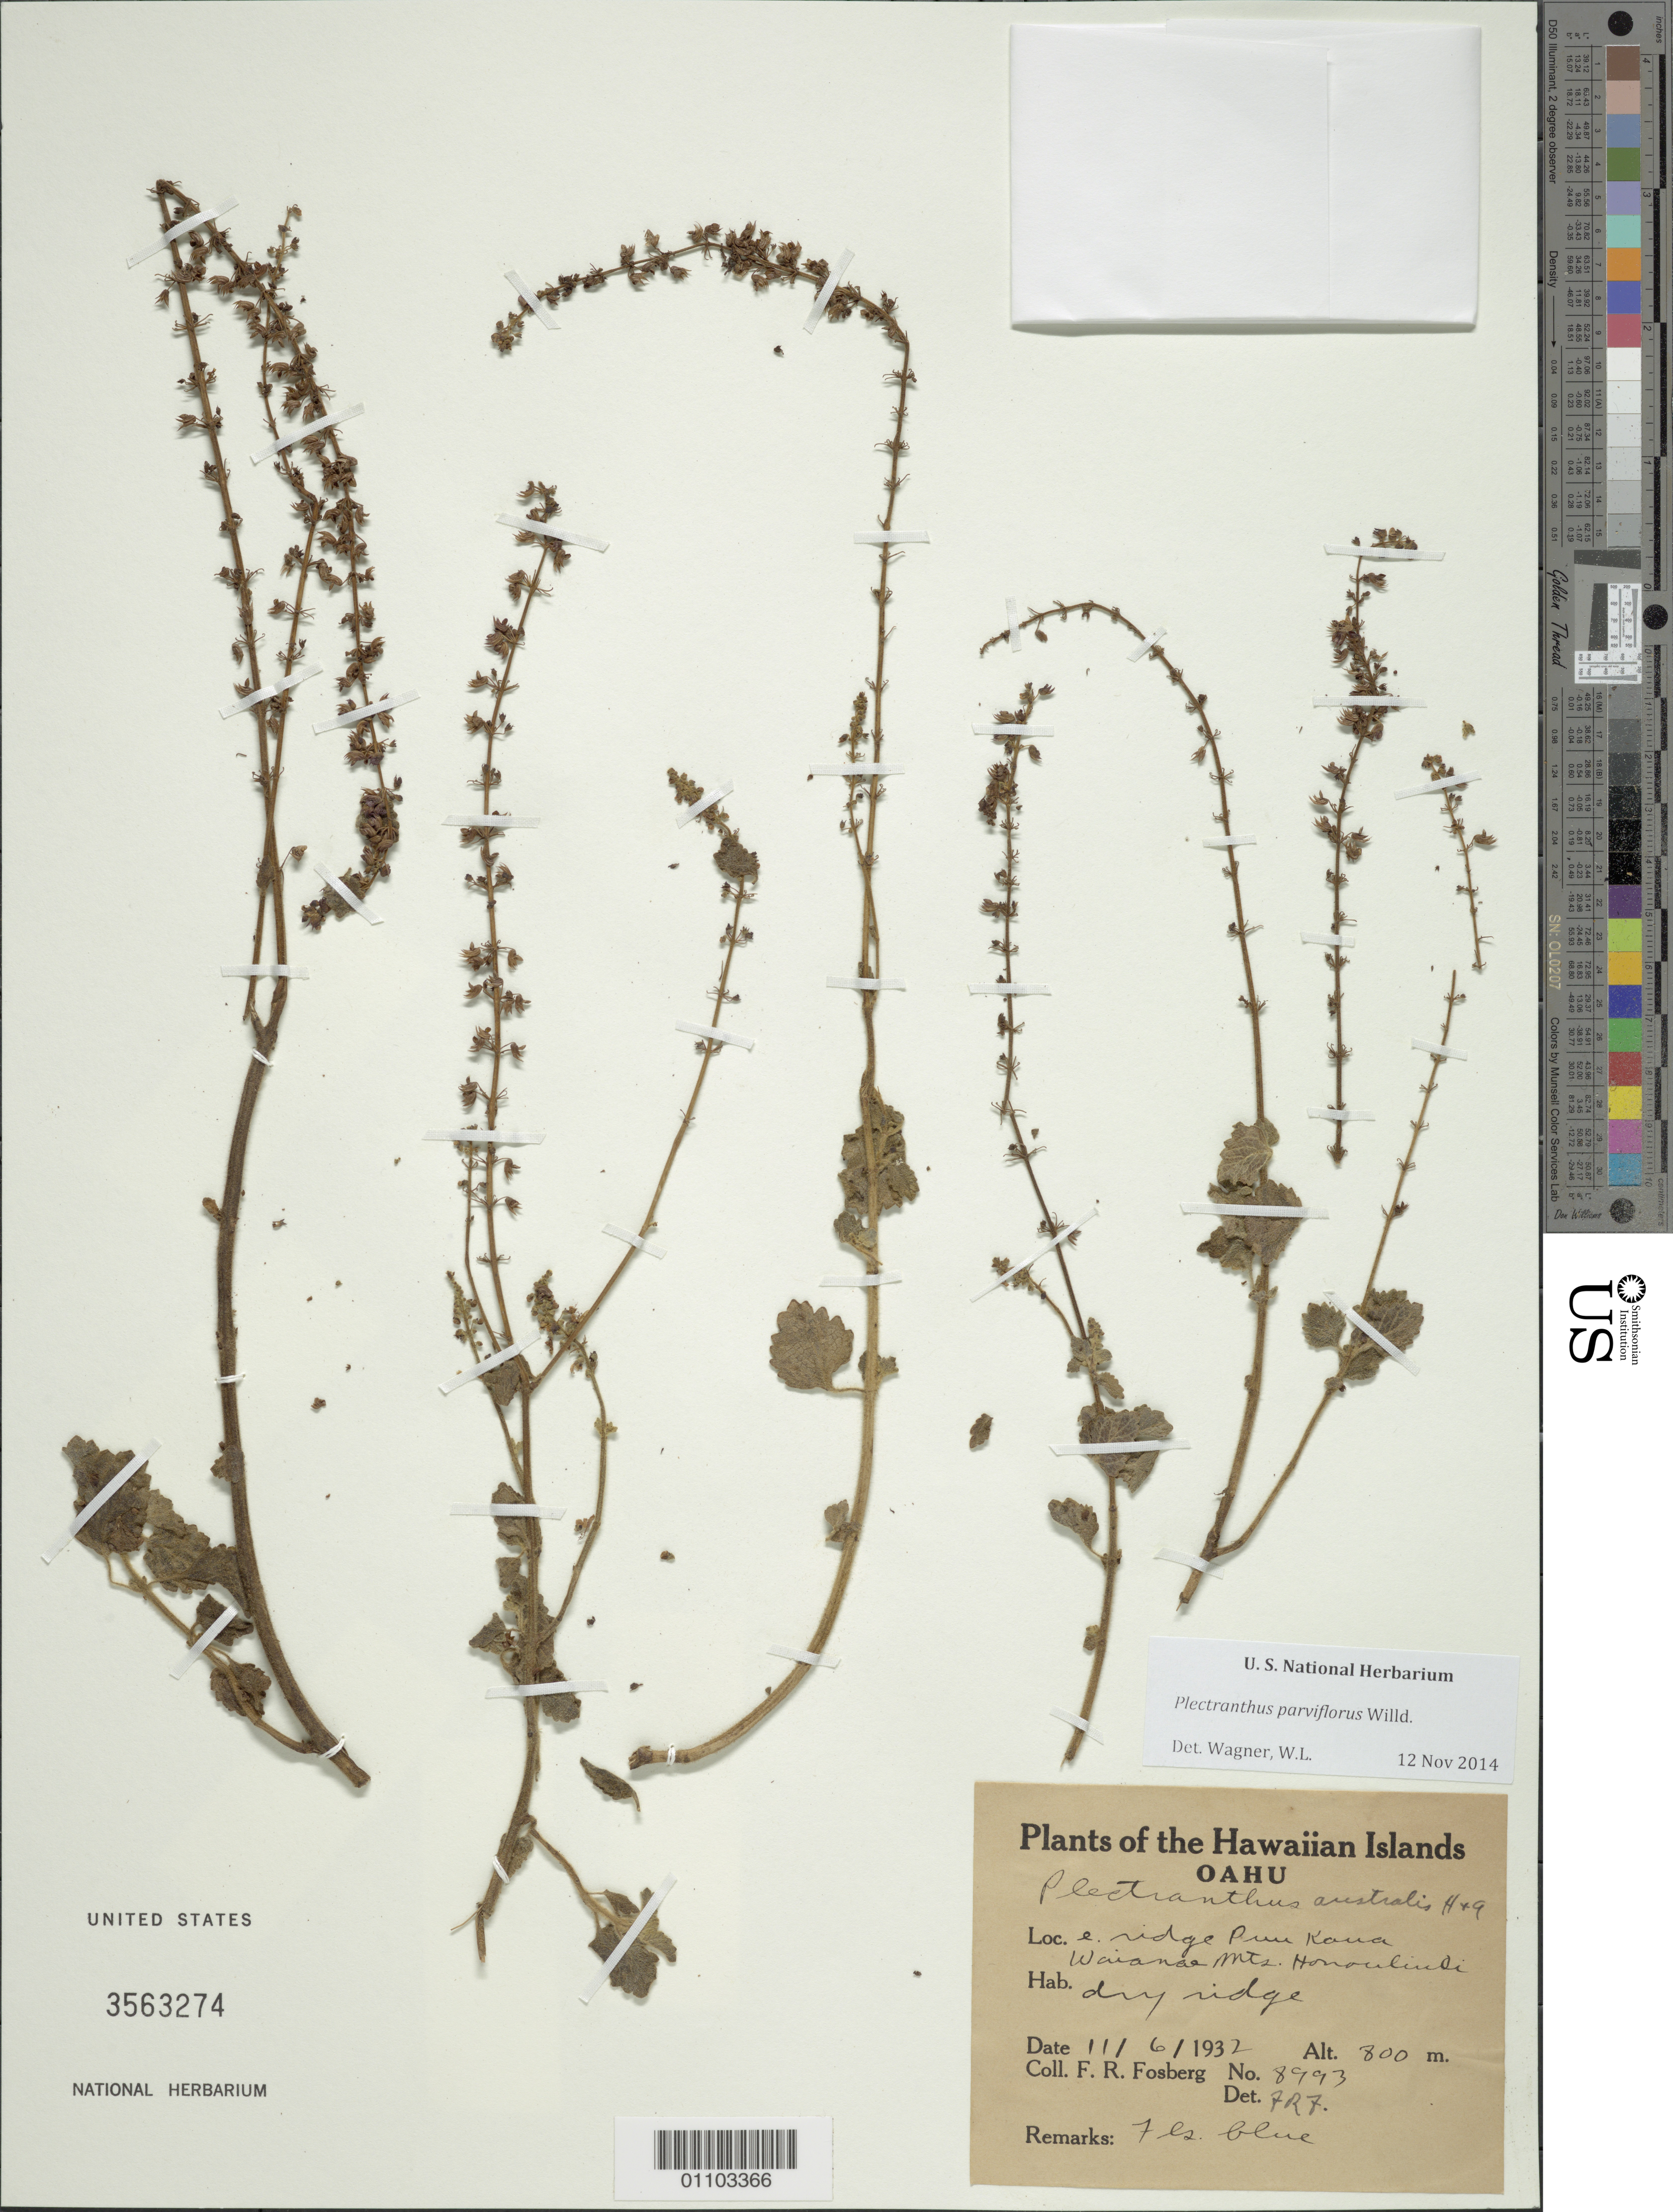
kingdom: Plantae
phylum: Tracheophyta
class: Magnoliopsida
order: Lamiales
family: Lamiaceae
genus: Coleus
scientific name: Coleus australis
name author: (Br.) A.J. Paton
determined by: Wagner, W. L., (BOT), Smithsonian Institution - National Museum of Natural History (UNITED STATES)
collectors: F. R. Fosberg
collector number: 8993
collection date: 1932-11-06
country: United States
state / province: Hawaii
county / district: Honolulu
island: Oahu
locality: E. ridge Puu Kona, Waianae Mts.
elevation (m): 800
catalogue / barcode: US 3563274